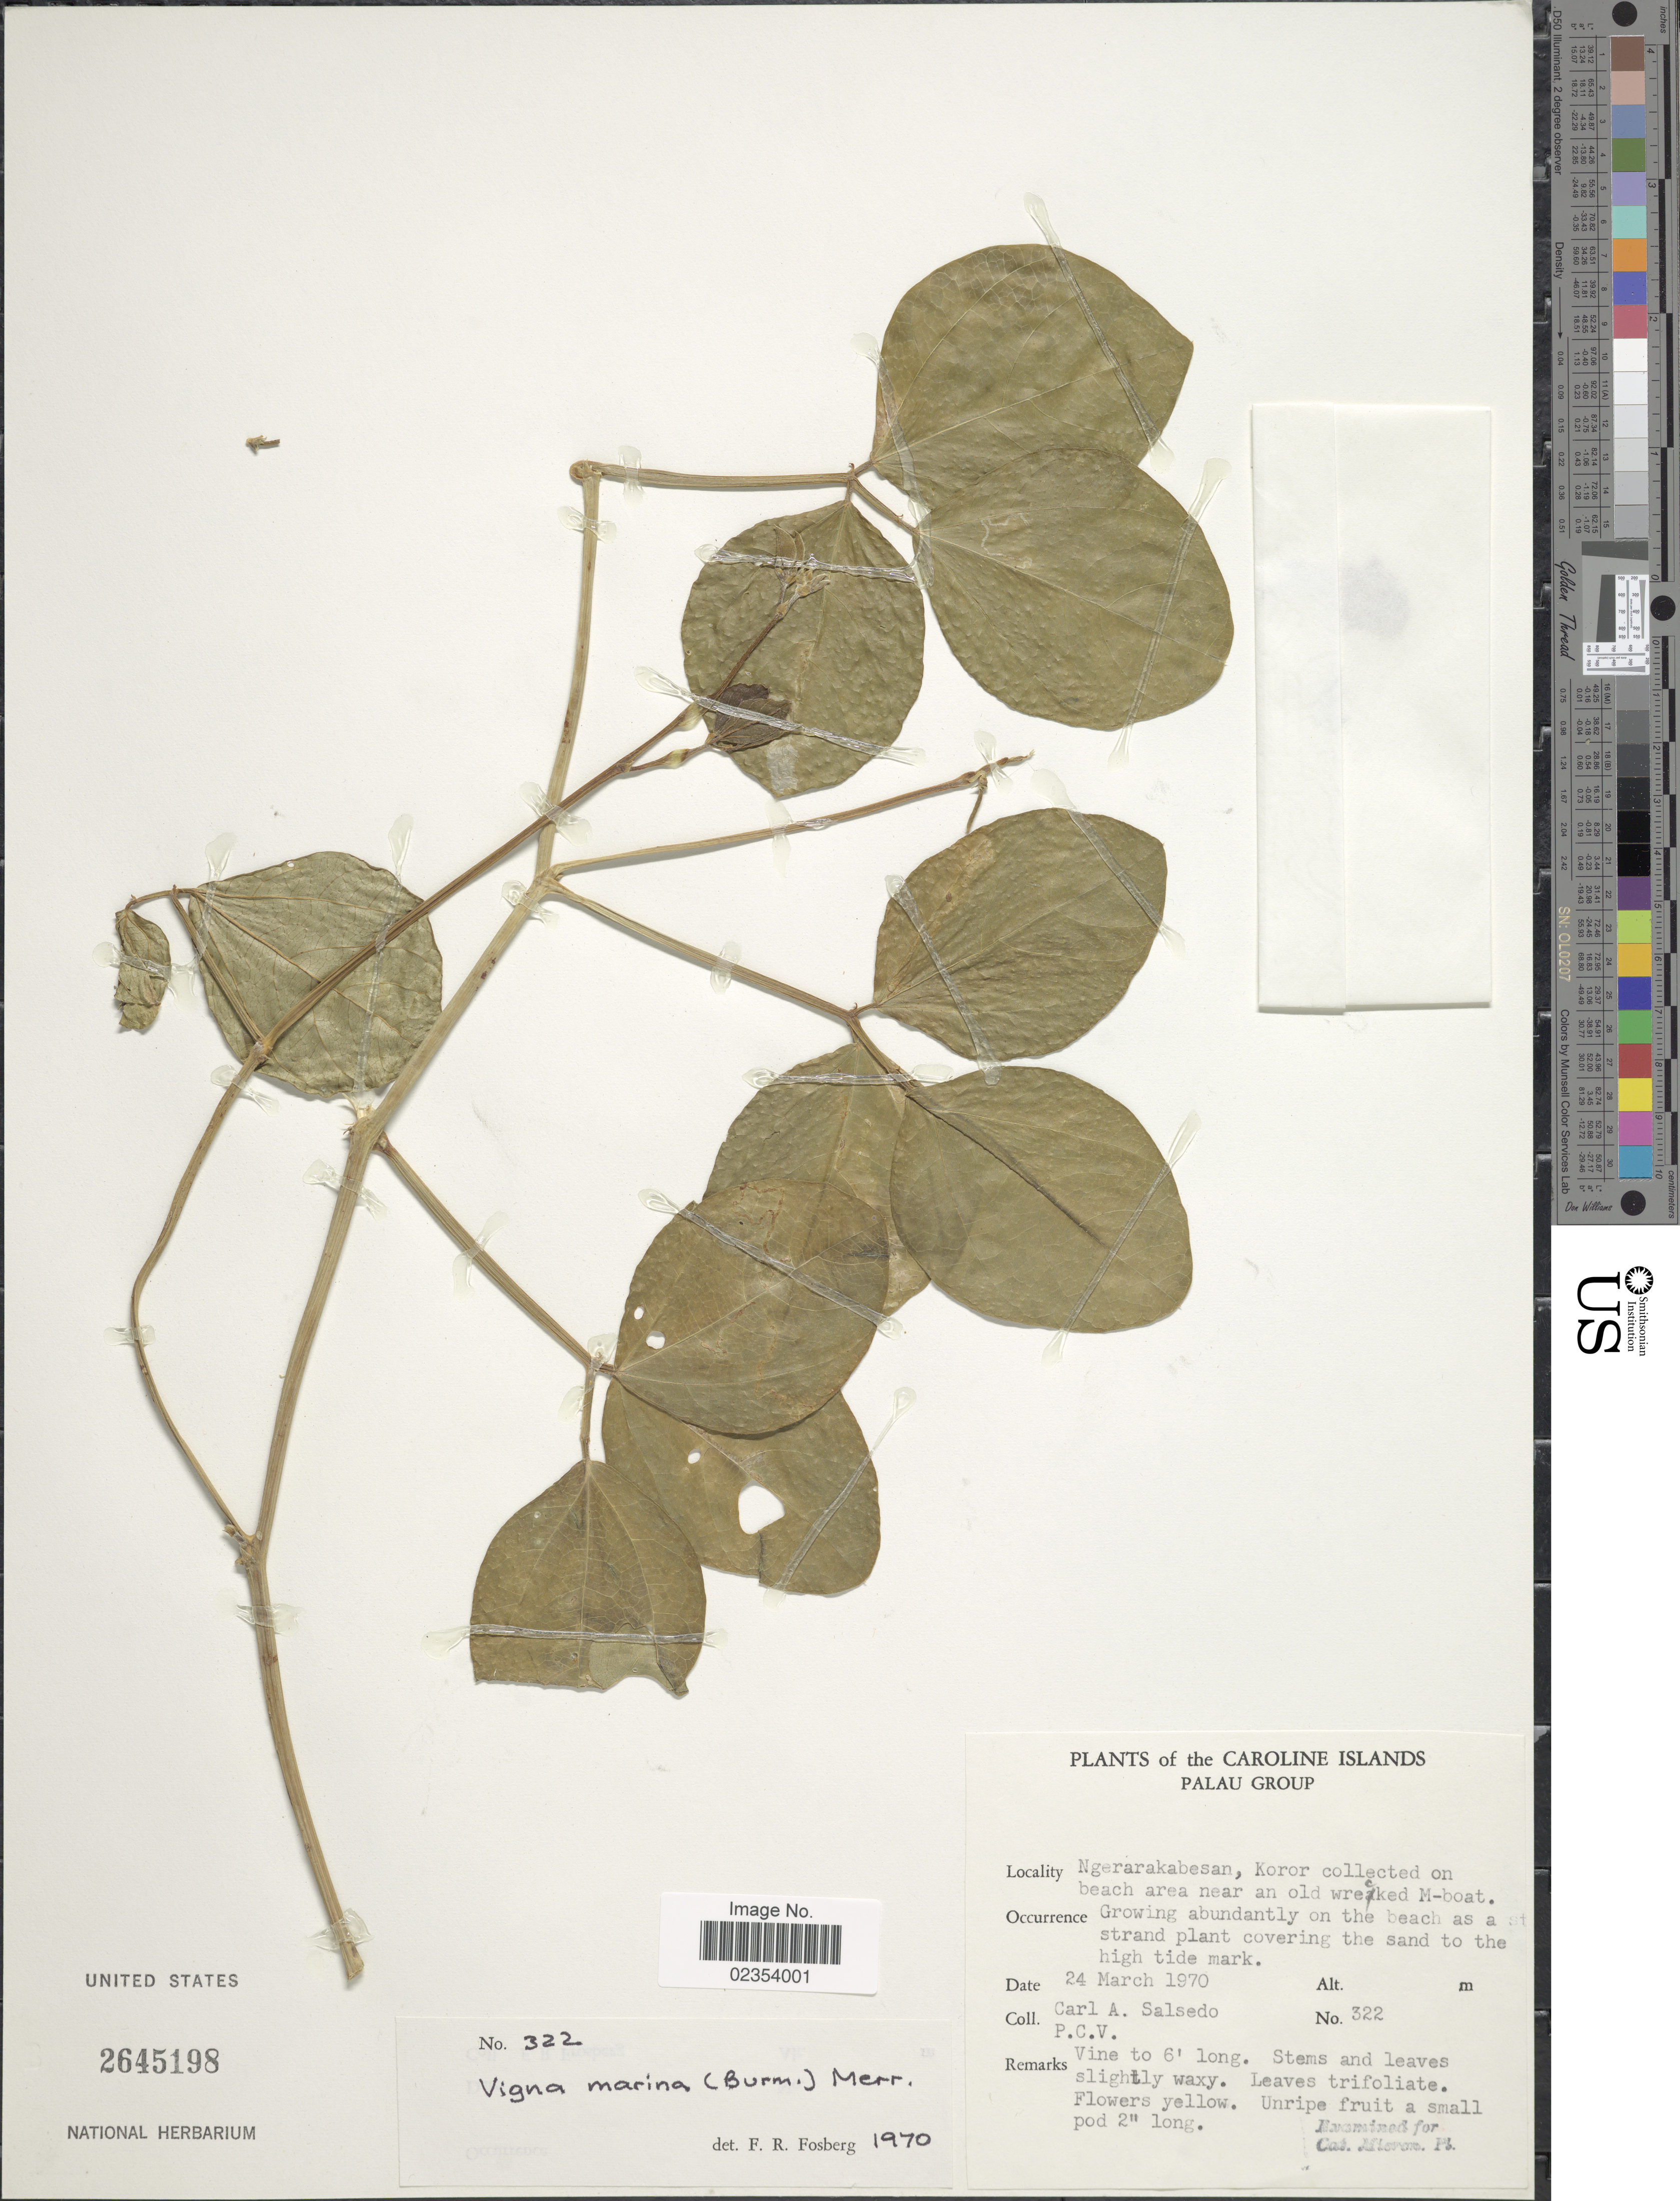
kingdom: Plantae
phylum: Tracheophyta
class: Magnoliopsida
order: Fabales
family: Fabaceae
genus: Vigna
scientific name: Vigna marina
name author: (Burm.) Merr.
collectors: C.A. Salsedo & P. C. V.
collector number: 322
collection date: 1970-03-24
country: Palau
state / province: Belau Outliers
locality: Caroline Islands. Palau Group. Ngerarakabesan, Koror collected on beach area near an old wrecked M-boat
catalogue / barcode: US 2645198